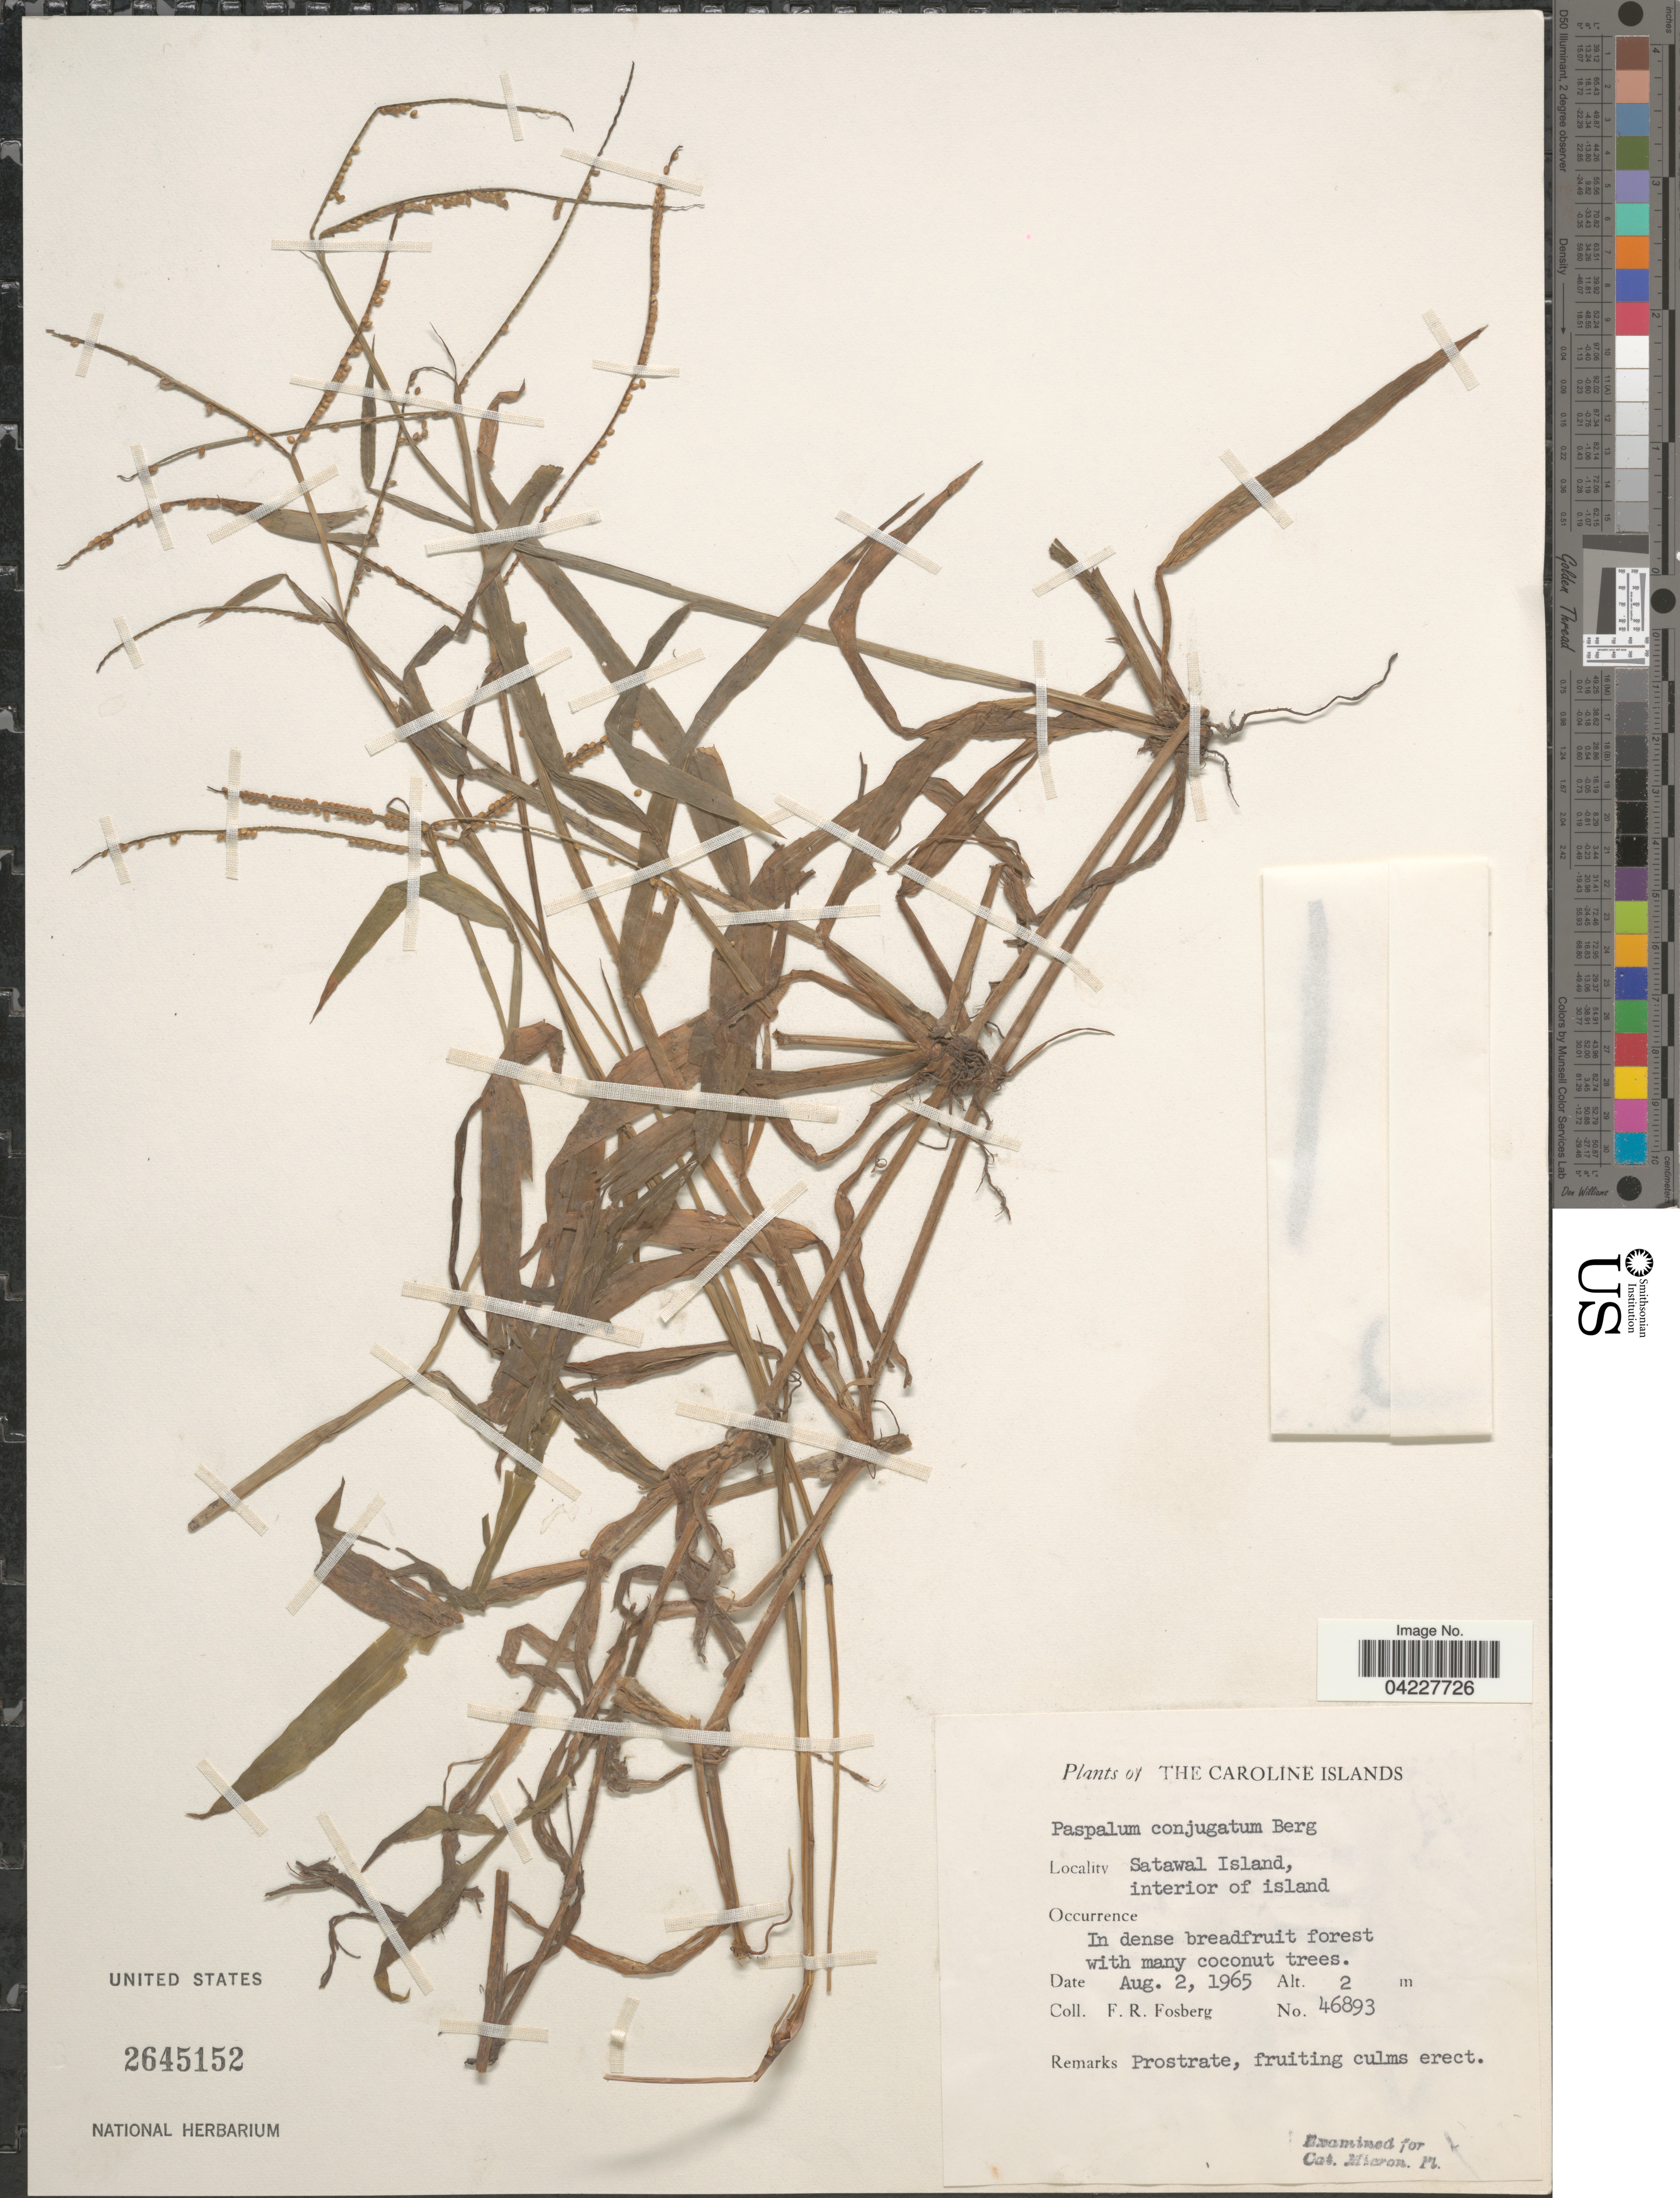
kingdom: Plantae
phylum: Tracheophyta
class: Liliopsida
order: Poales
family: Poaceae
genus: Paspalum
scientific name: Paspalum conjugatum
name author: P.J. Bergius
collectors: F. R. Fosberg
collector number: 46893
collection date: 1965-08-02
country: Micronesia, Federated States of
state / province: Yap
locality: The Caroline Islands. Satawal Island, interior of island.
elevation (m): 2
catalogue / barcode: US 2645152